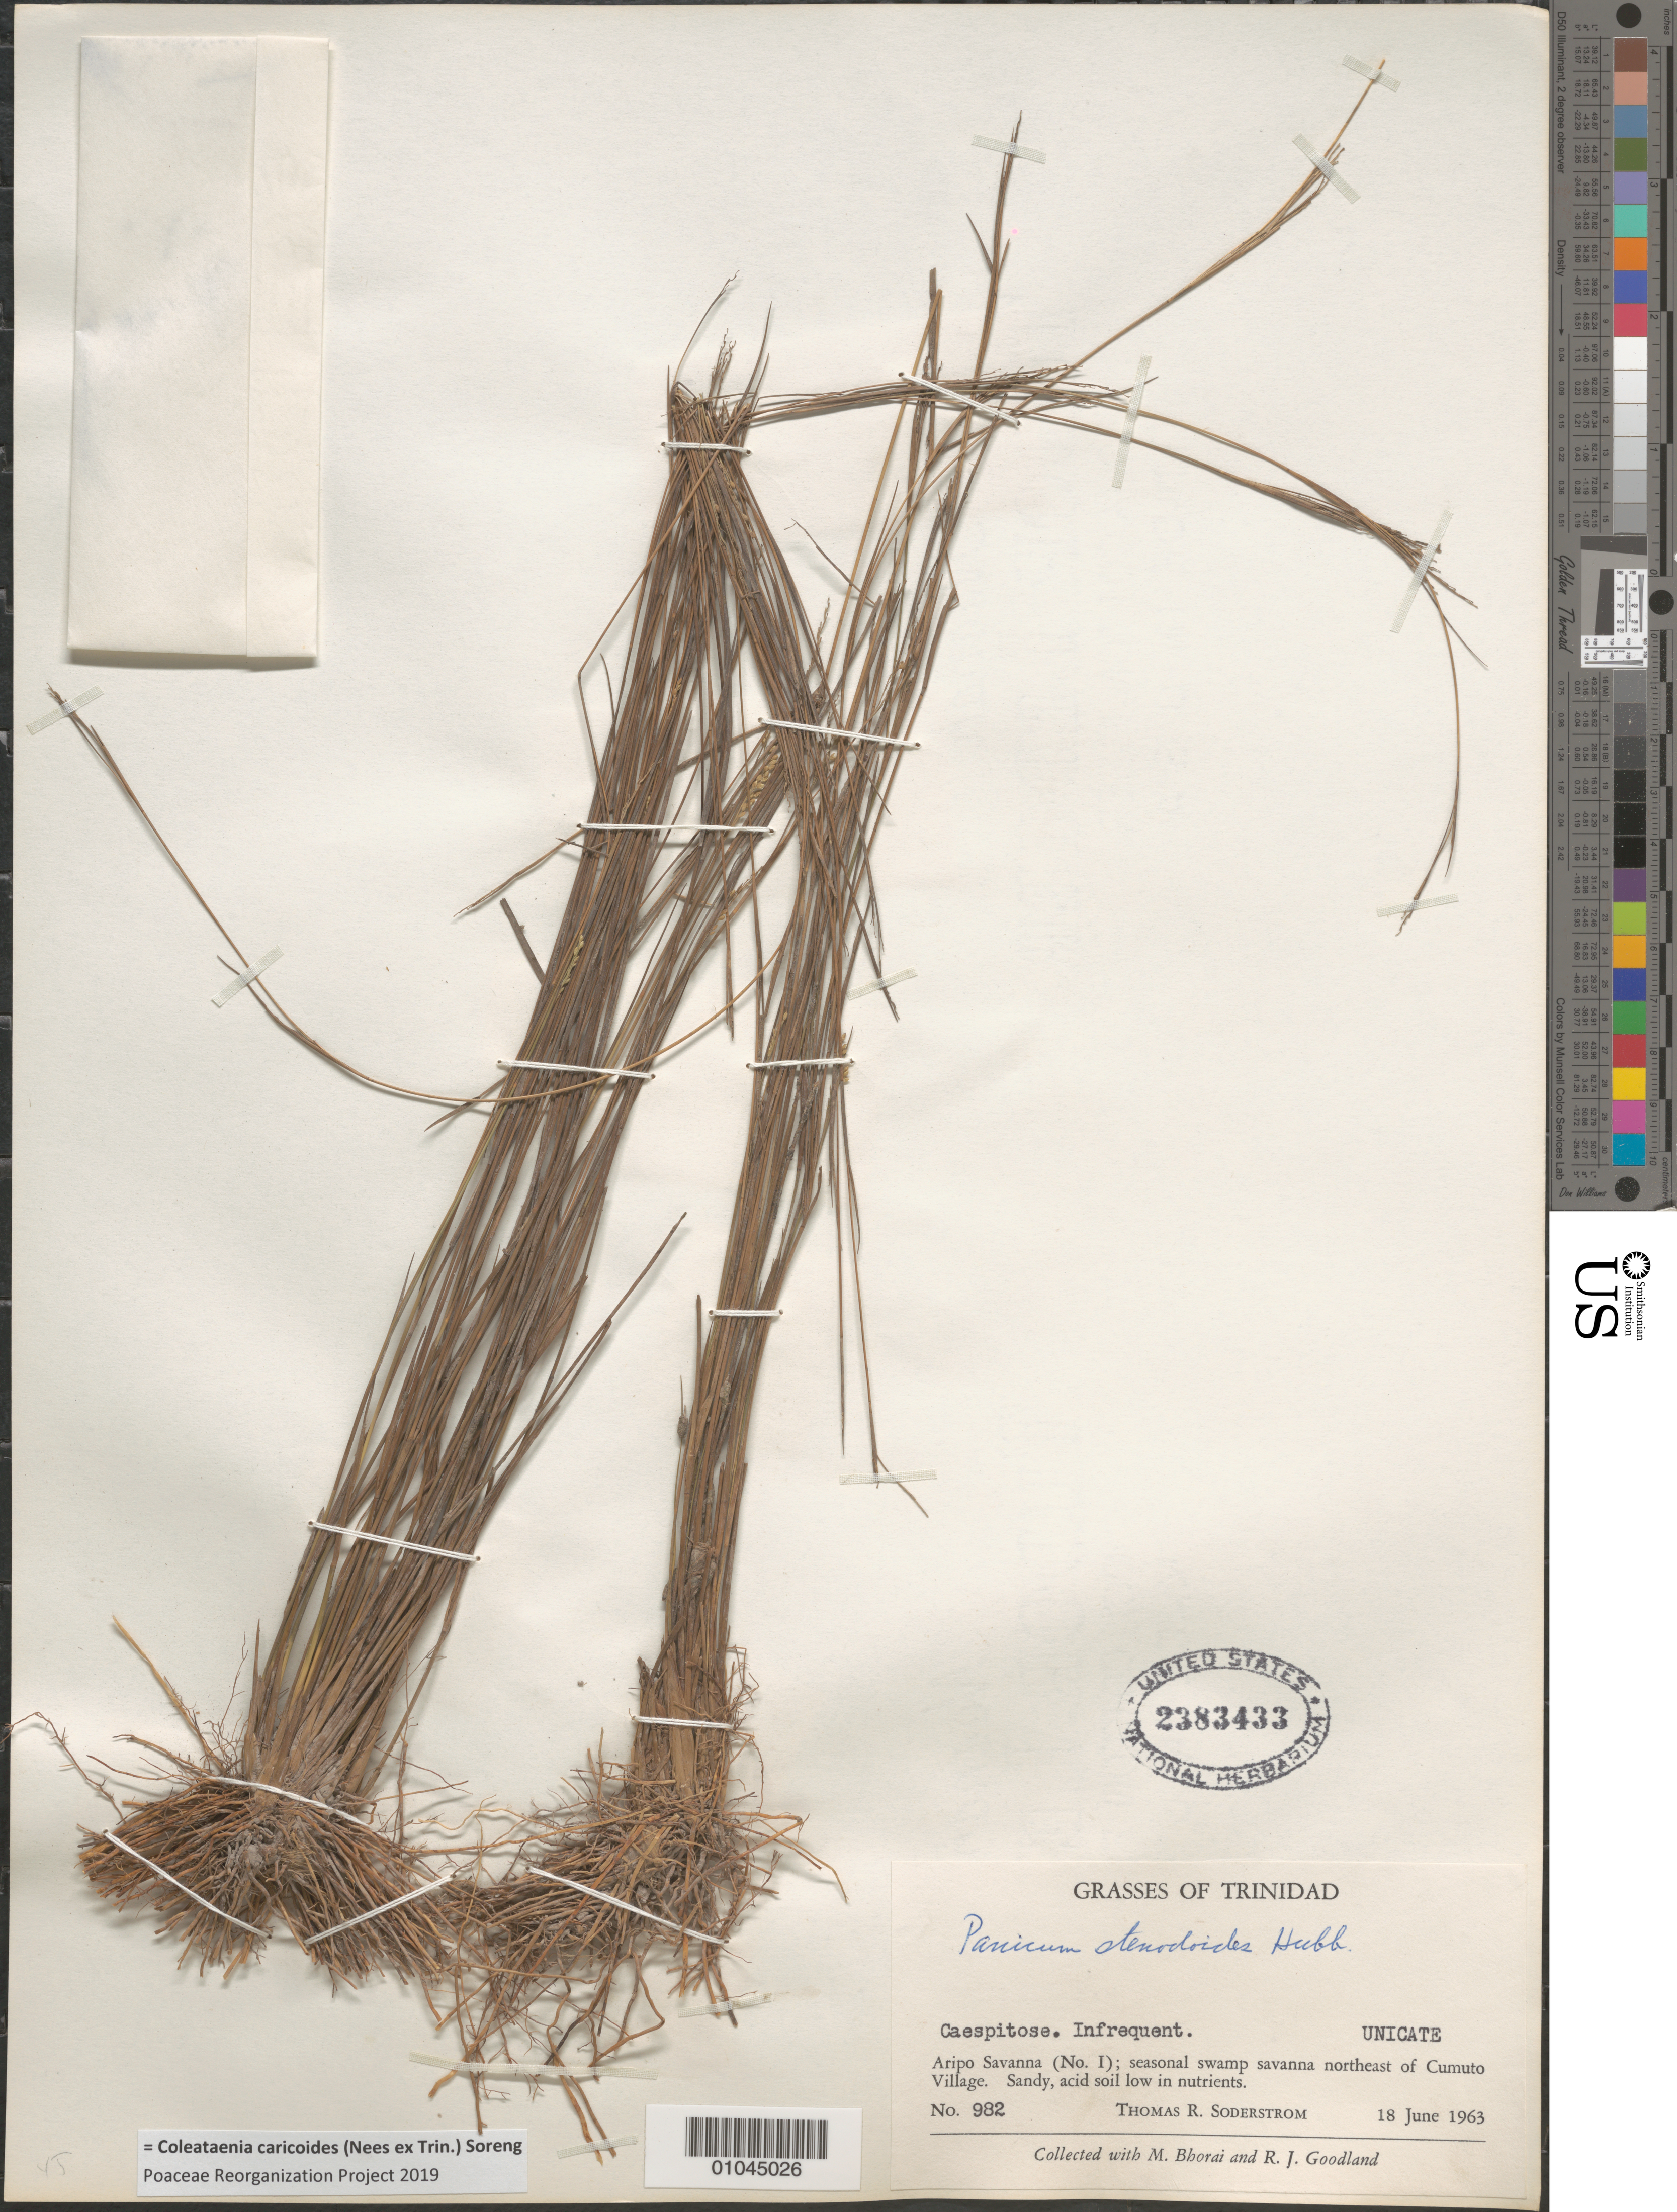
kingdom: Plantae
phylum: Tracheophyta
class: Liliopsida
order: Poales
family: Poaceae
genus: Panicum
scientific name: Panicum stenodoides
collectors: T. R. Soderstrom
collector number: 982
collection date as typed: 18 Jun 1963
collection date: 1963-06-18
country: Trinidad and Tobago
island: Trinidad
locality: Aripo Savanna, NE of Cumuto Village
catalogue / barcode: US 2383433